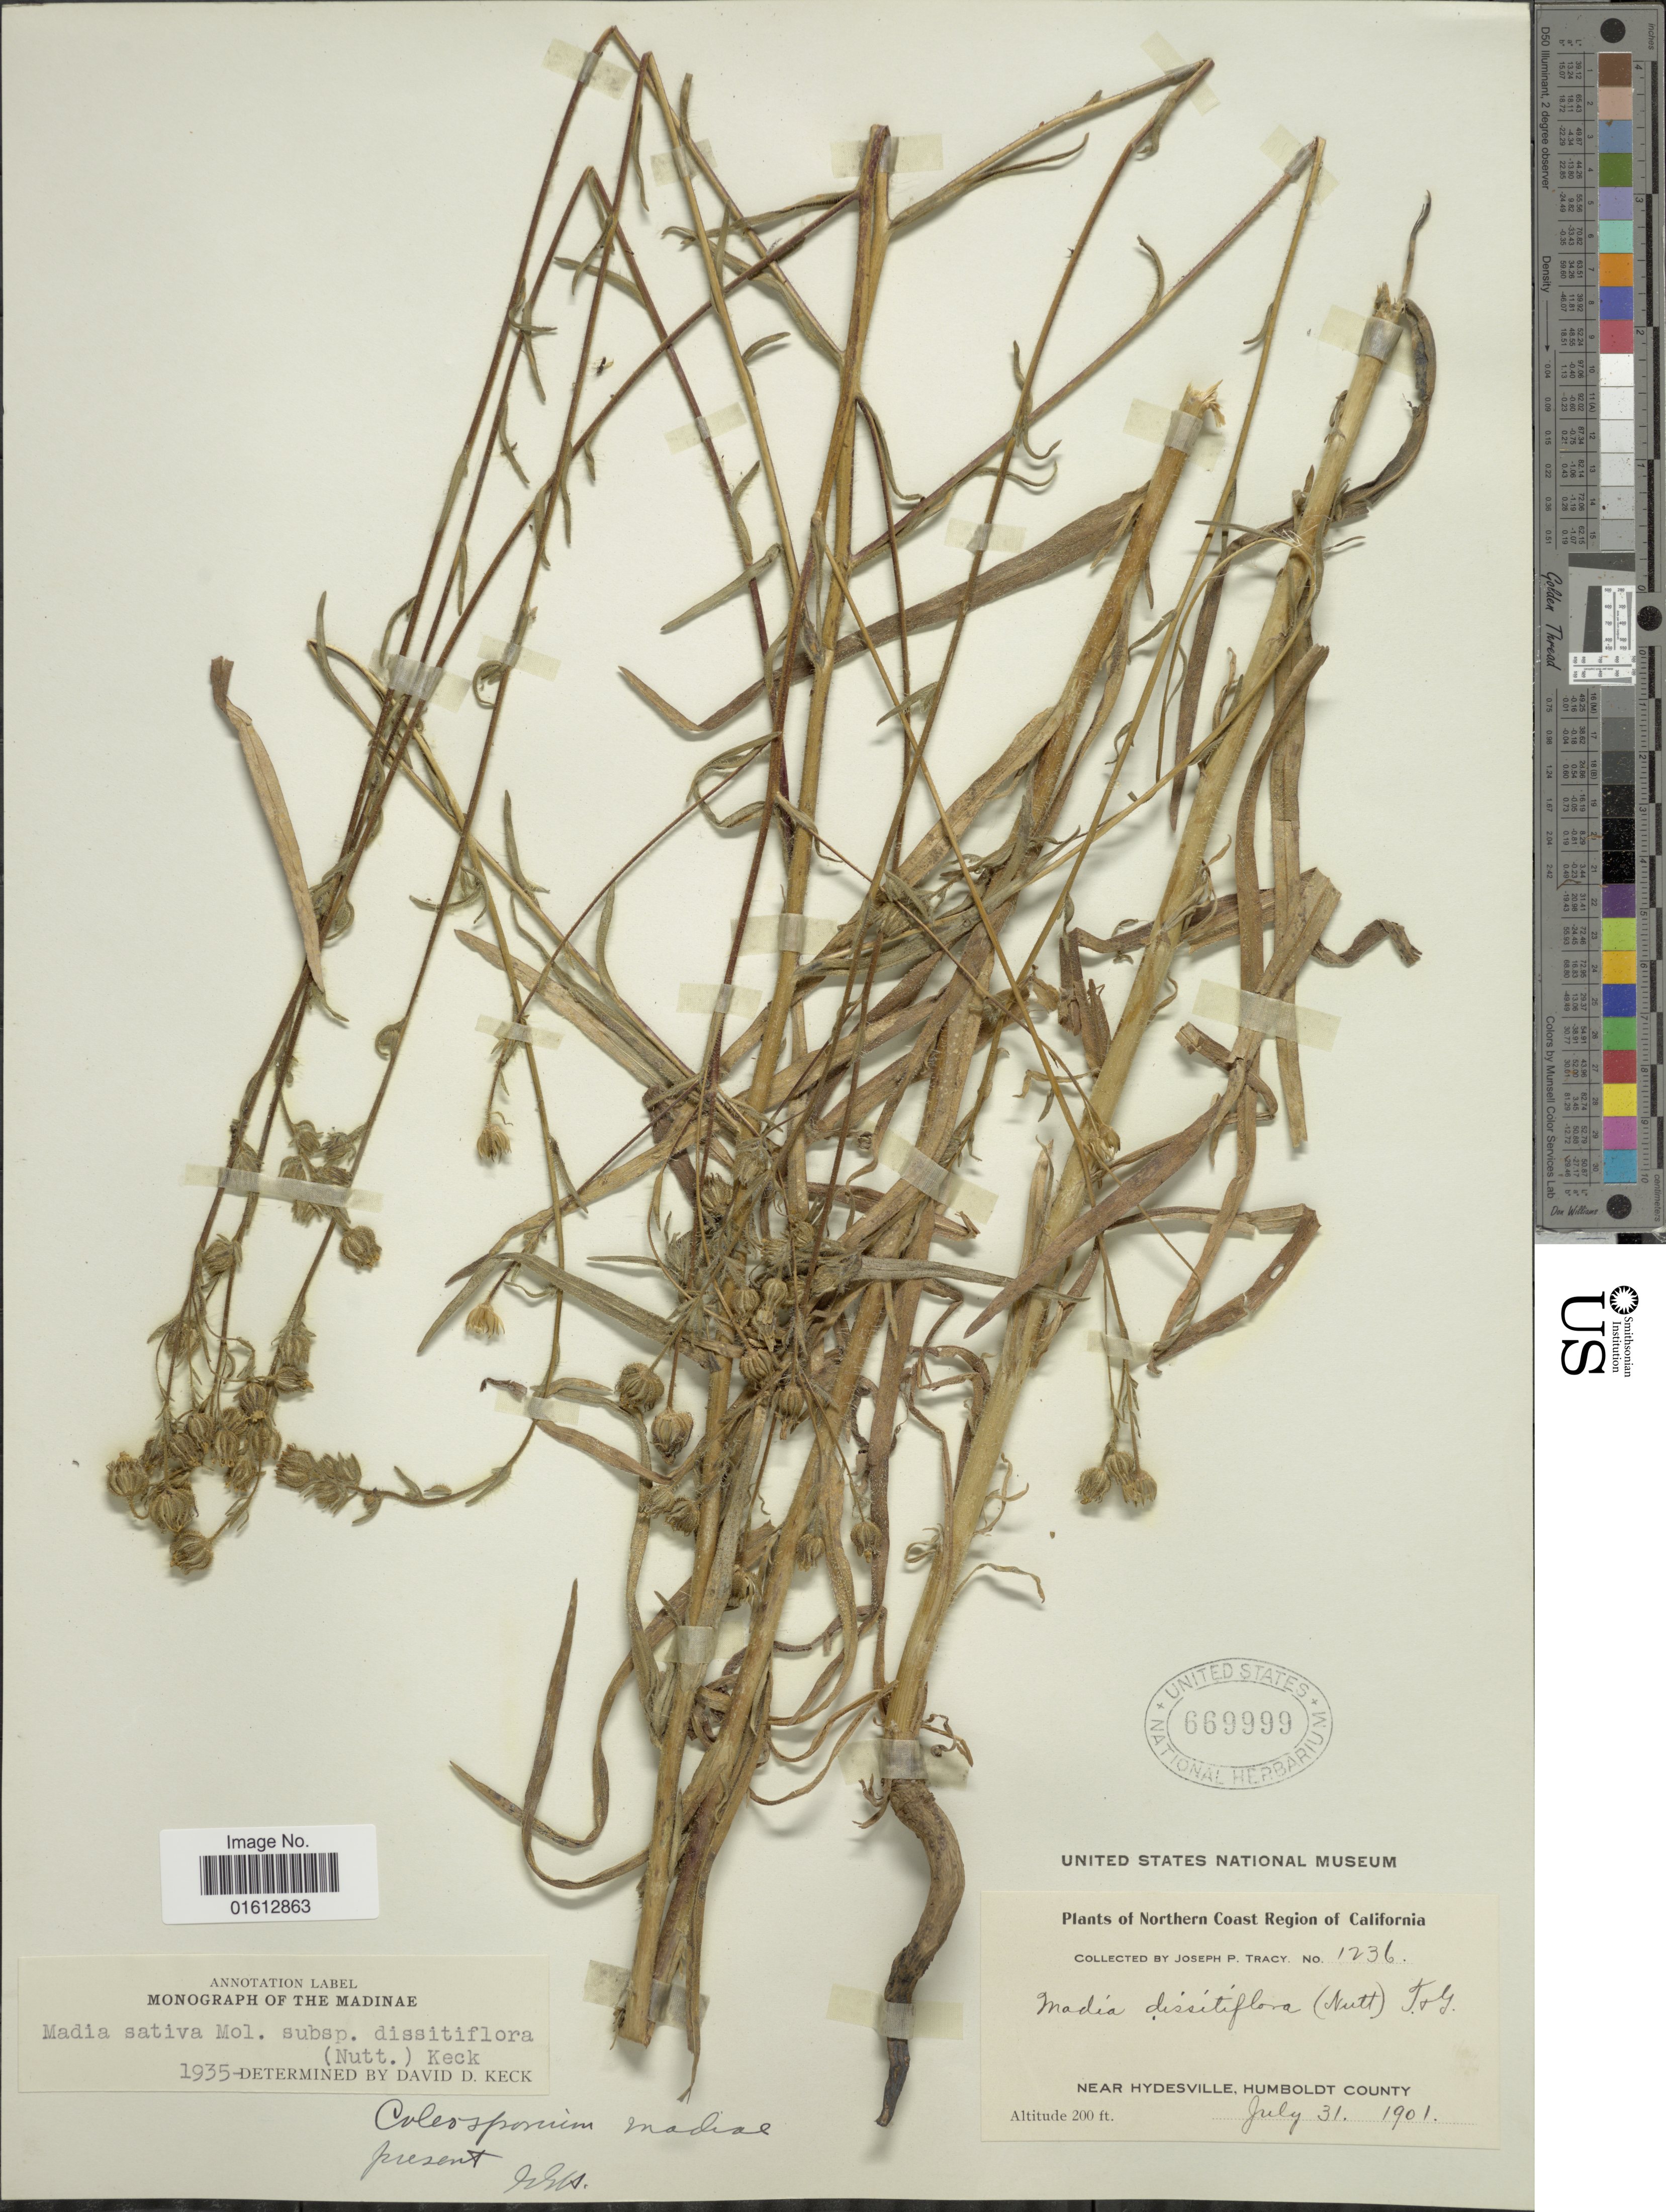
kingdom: Plantae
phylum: Tracheophyta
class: Magnoliopsida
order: Asterales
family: Asteraceae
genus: Madia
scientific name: Madia gracilis subsp. gracilis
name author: (Sm.) D.D. Keck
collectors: J. Tracy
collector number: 1236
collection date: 1901-07-31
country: United States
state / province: California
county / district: Humboldt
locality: Northern Coast Region of California, near Hydesville, Humboldt County.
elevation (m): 61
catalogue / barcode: US 669999